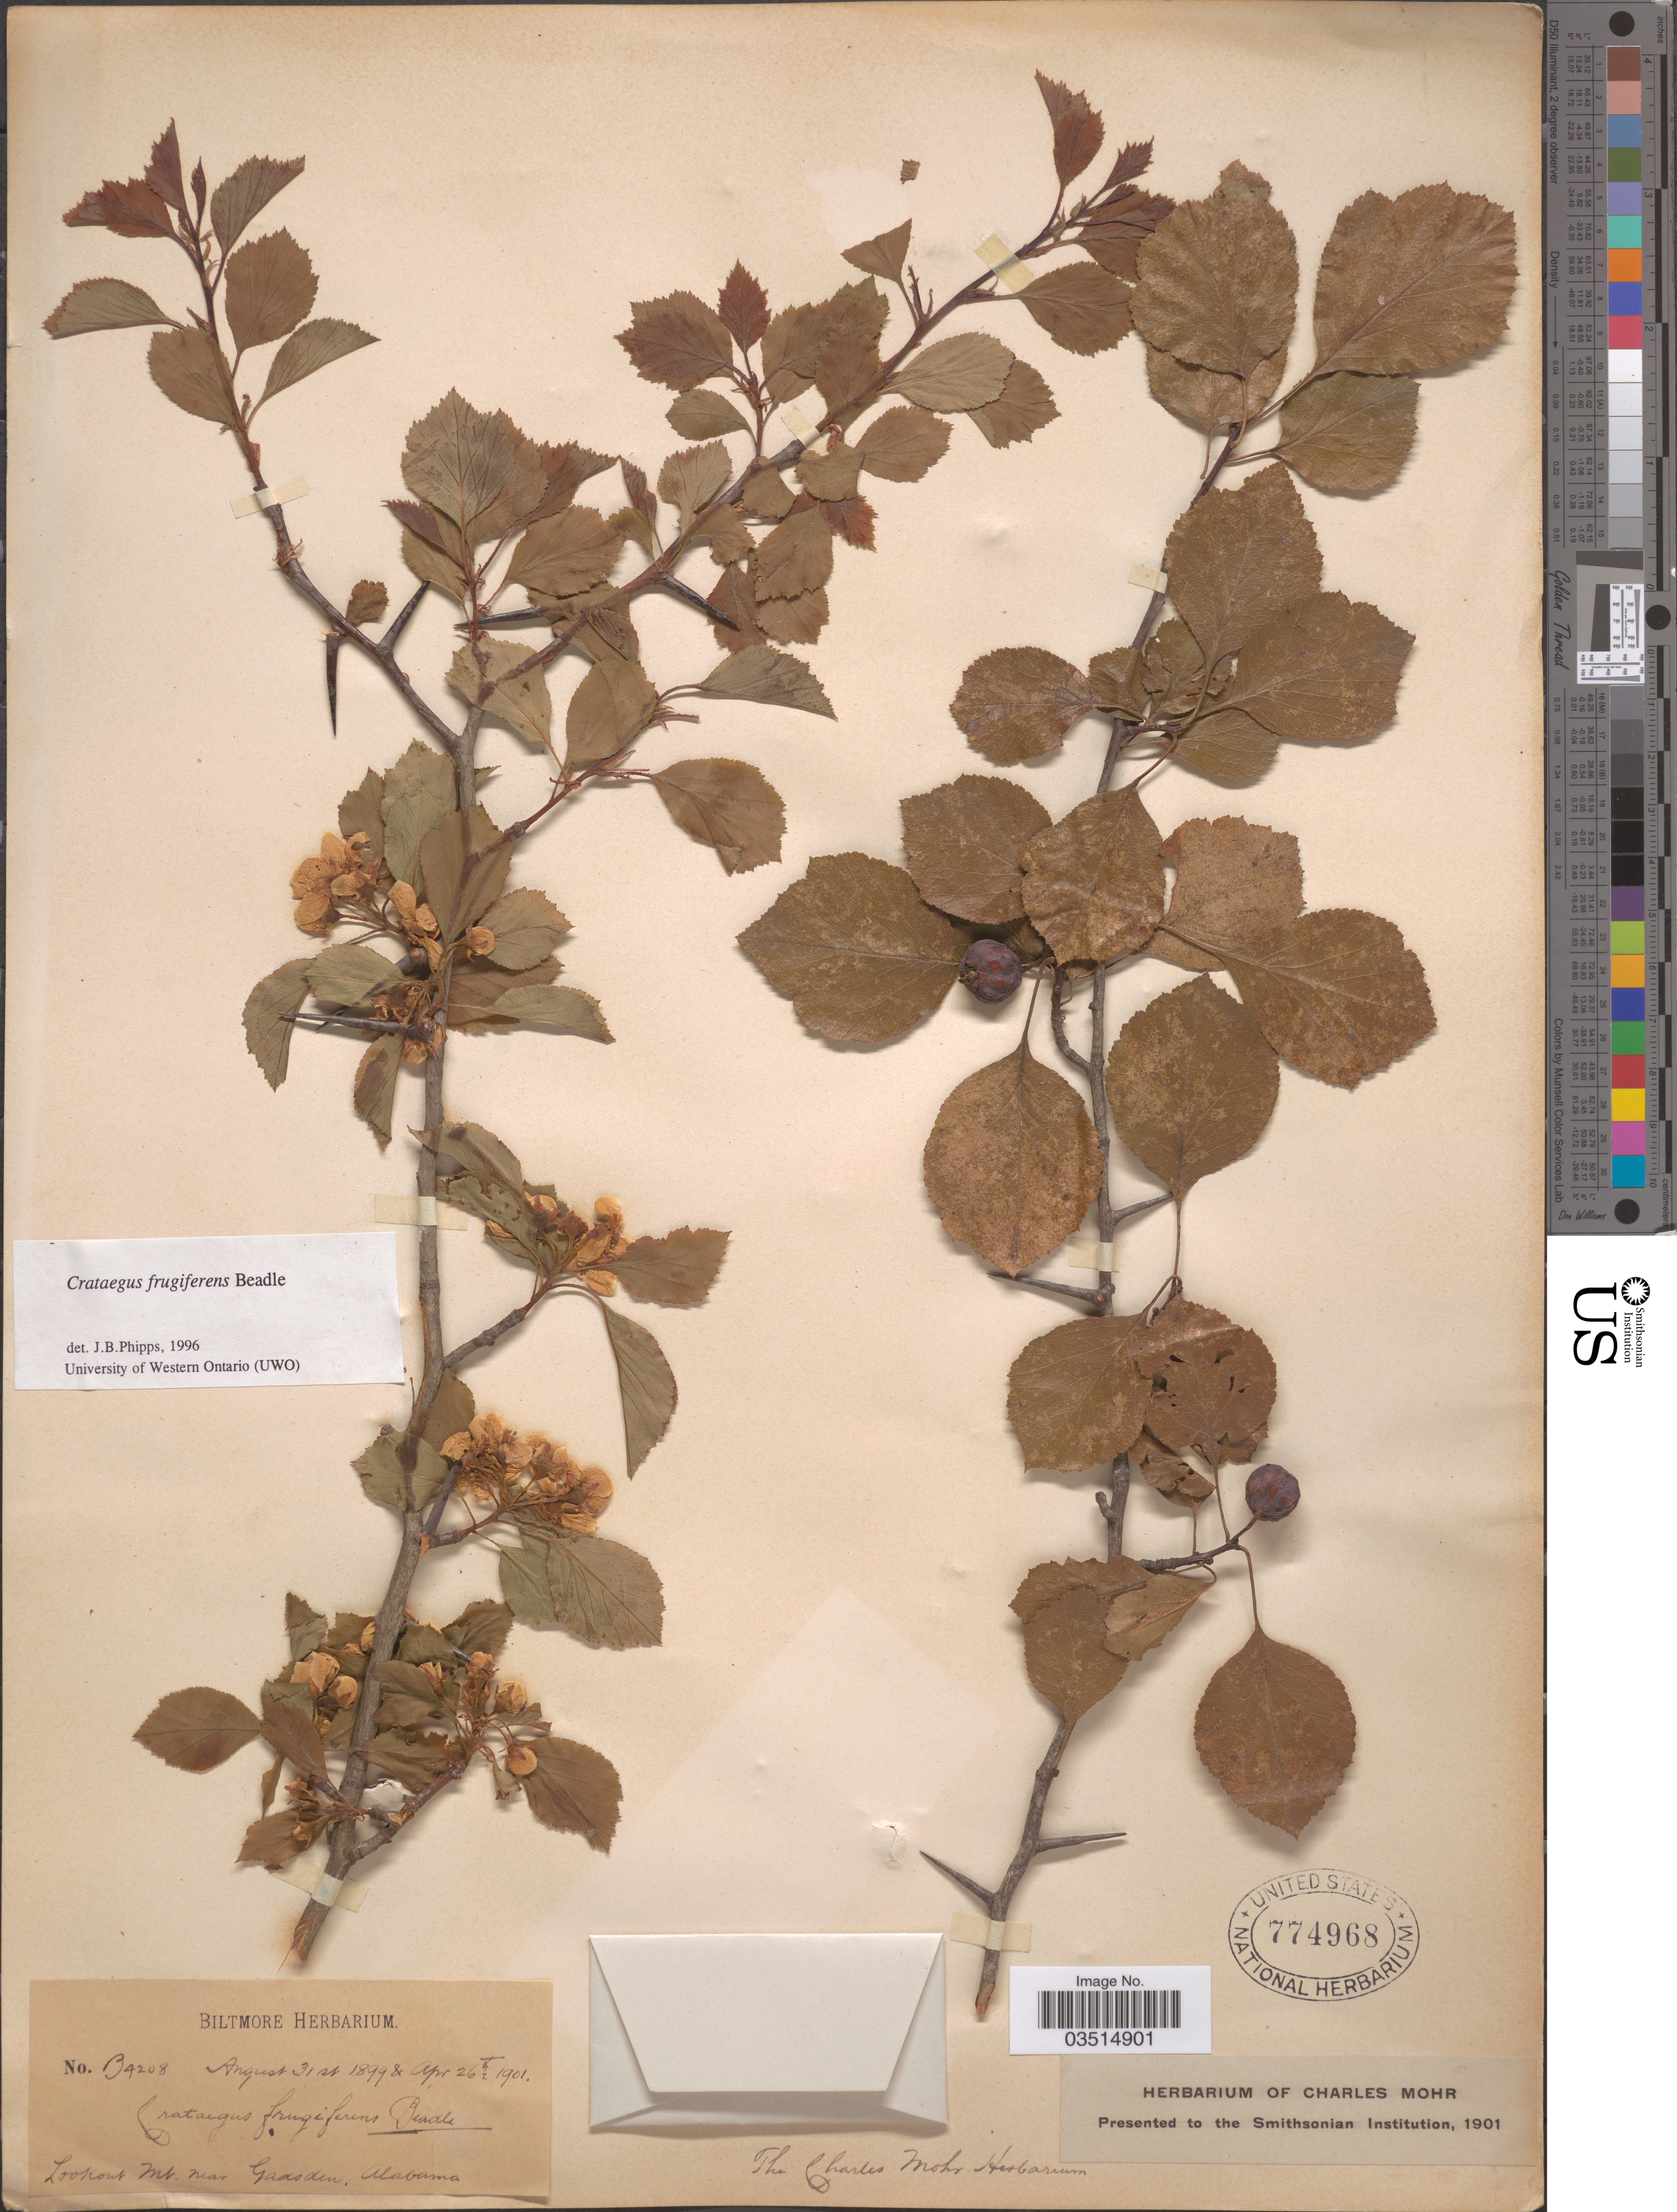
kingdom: Plantae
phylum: Tracheophyta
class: Magnoliopsida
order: Rosales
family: Rosaceae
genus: Crataegus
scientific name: Crataegus frugiferens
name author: Beadle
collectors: ex herb. Biltmore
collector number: B4208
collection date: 1899-08-31/1901-04-26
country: United States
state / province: Alabama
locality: Lookout Mt. near Gadsden.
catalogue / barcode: US 774968